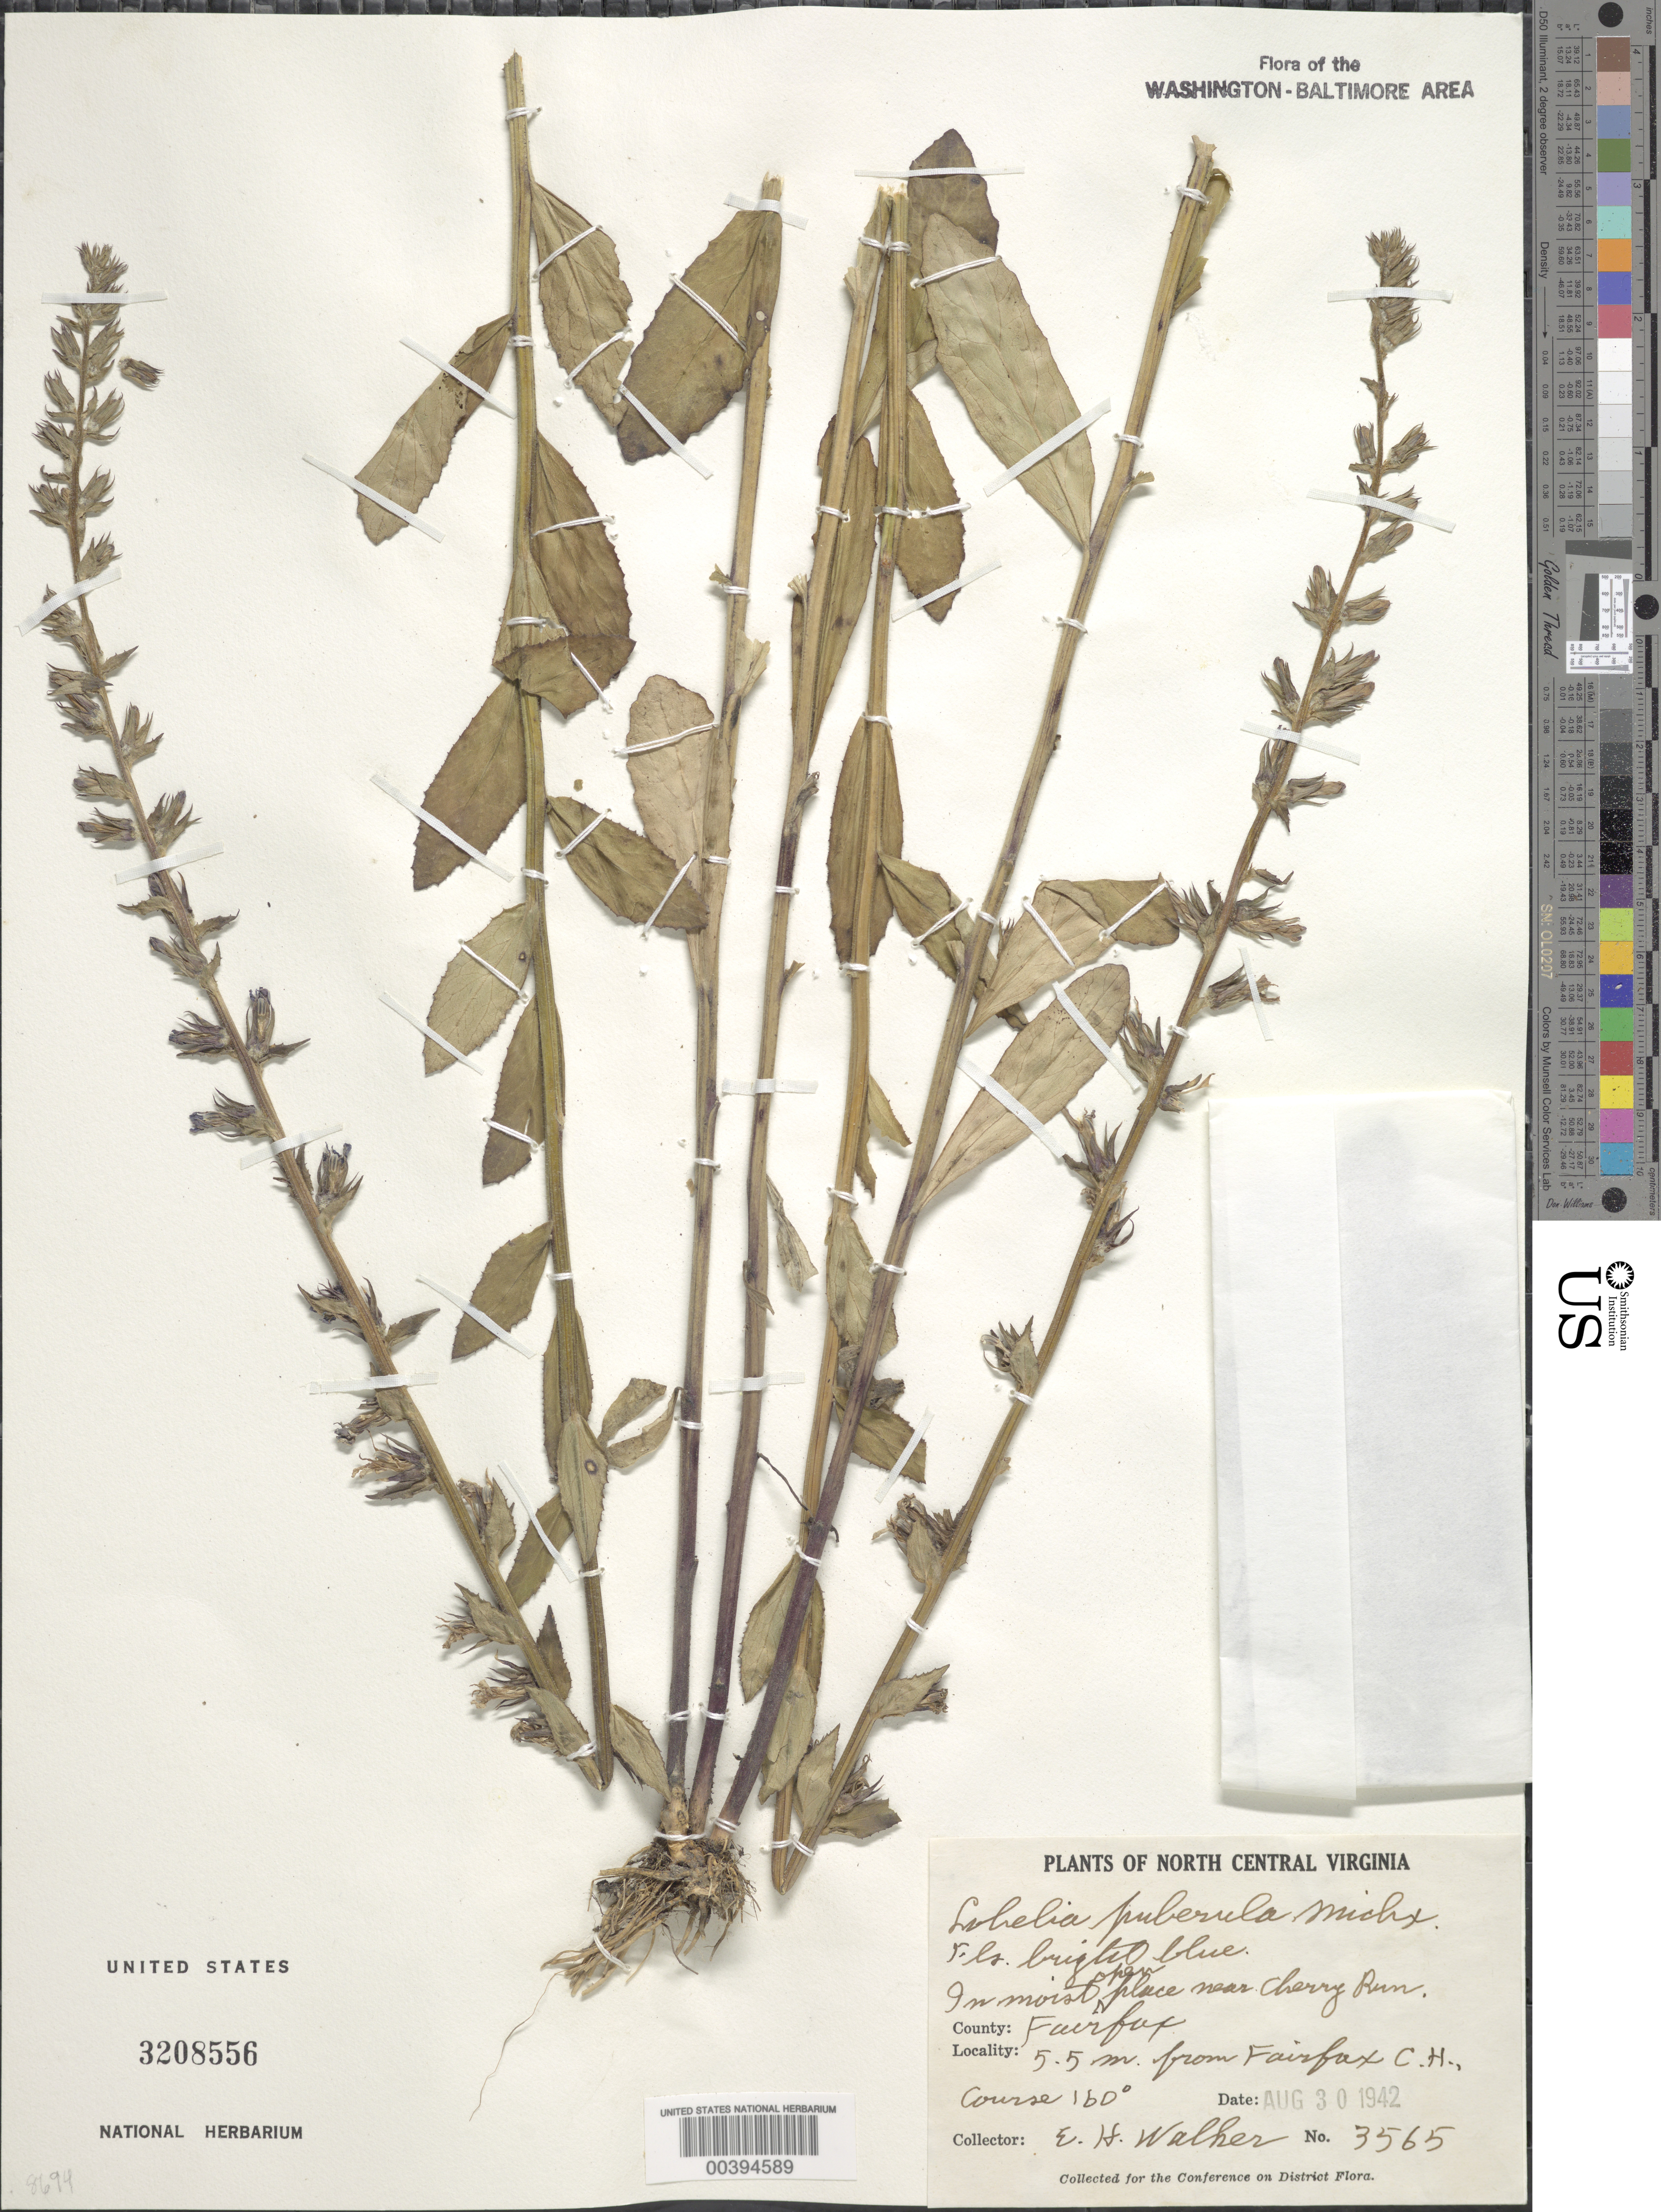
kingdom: Plantae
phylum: Tracheophyta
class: Magnoliopsida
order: Asterales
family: Campanulaceae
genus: Lobelia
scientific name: Lobelia puberula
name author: Michx.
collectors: E. H. Walker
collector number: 3565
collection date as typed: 30 Aug 1942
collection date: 1942-08-30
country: United States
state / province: Virginia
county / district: Fairfax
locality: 5.5 M from Fairfax Court House, in Cherry Run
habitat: In moist open place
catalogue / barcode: US 3208556